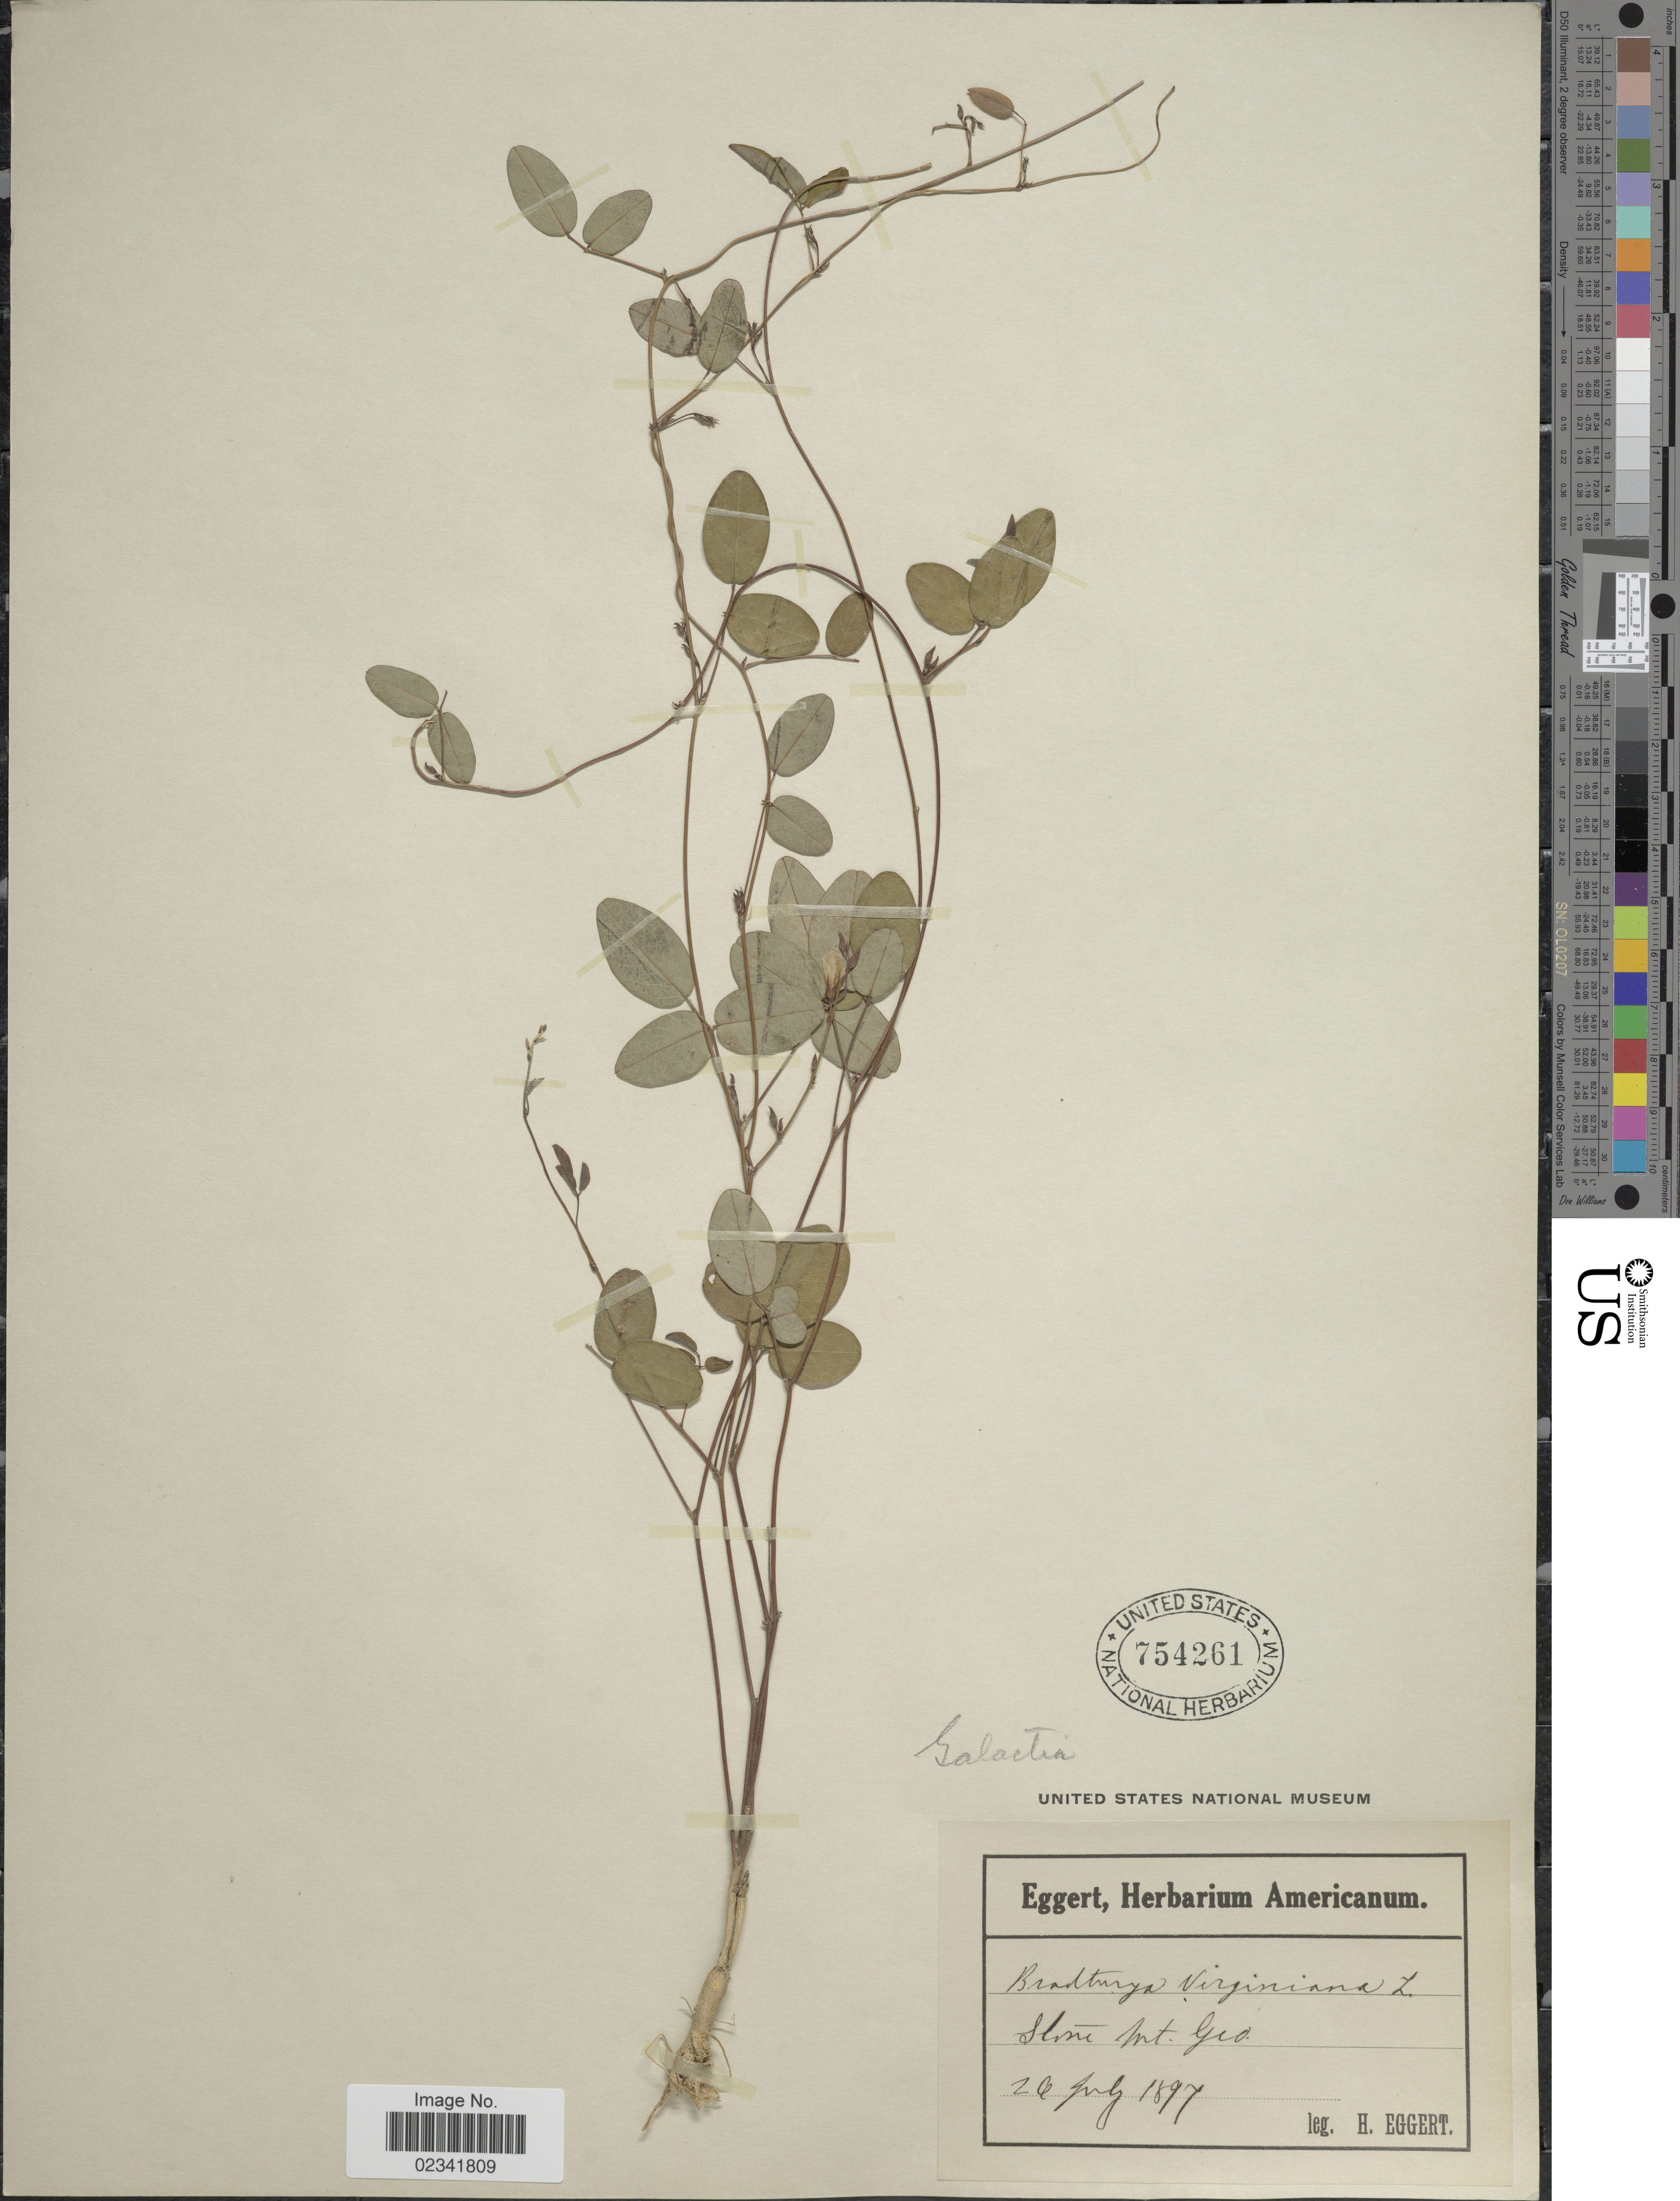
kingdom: Plantae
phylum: Tracheophyta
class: Magnoliopsida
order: Fabales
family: Fabaceae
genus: Galactia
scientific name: Galactia volubilis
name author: (L.) Britton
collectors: H. Eggert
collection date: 1897-07-29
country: United States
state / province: Georgia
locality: Stone Mt. Geo.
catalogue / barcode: US 754261